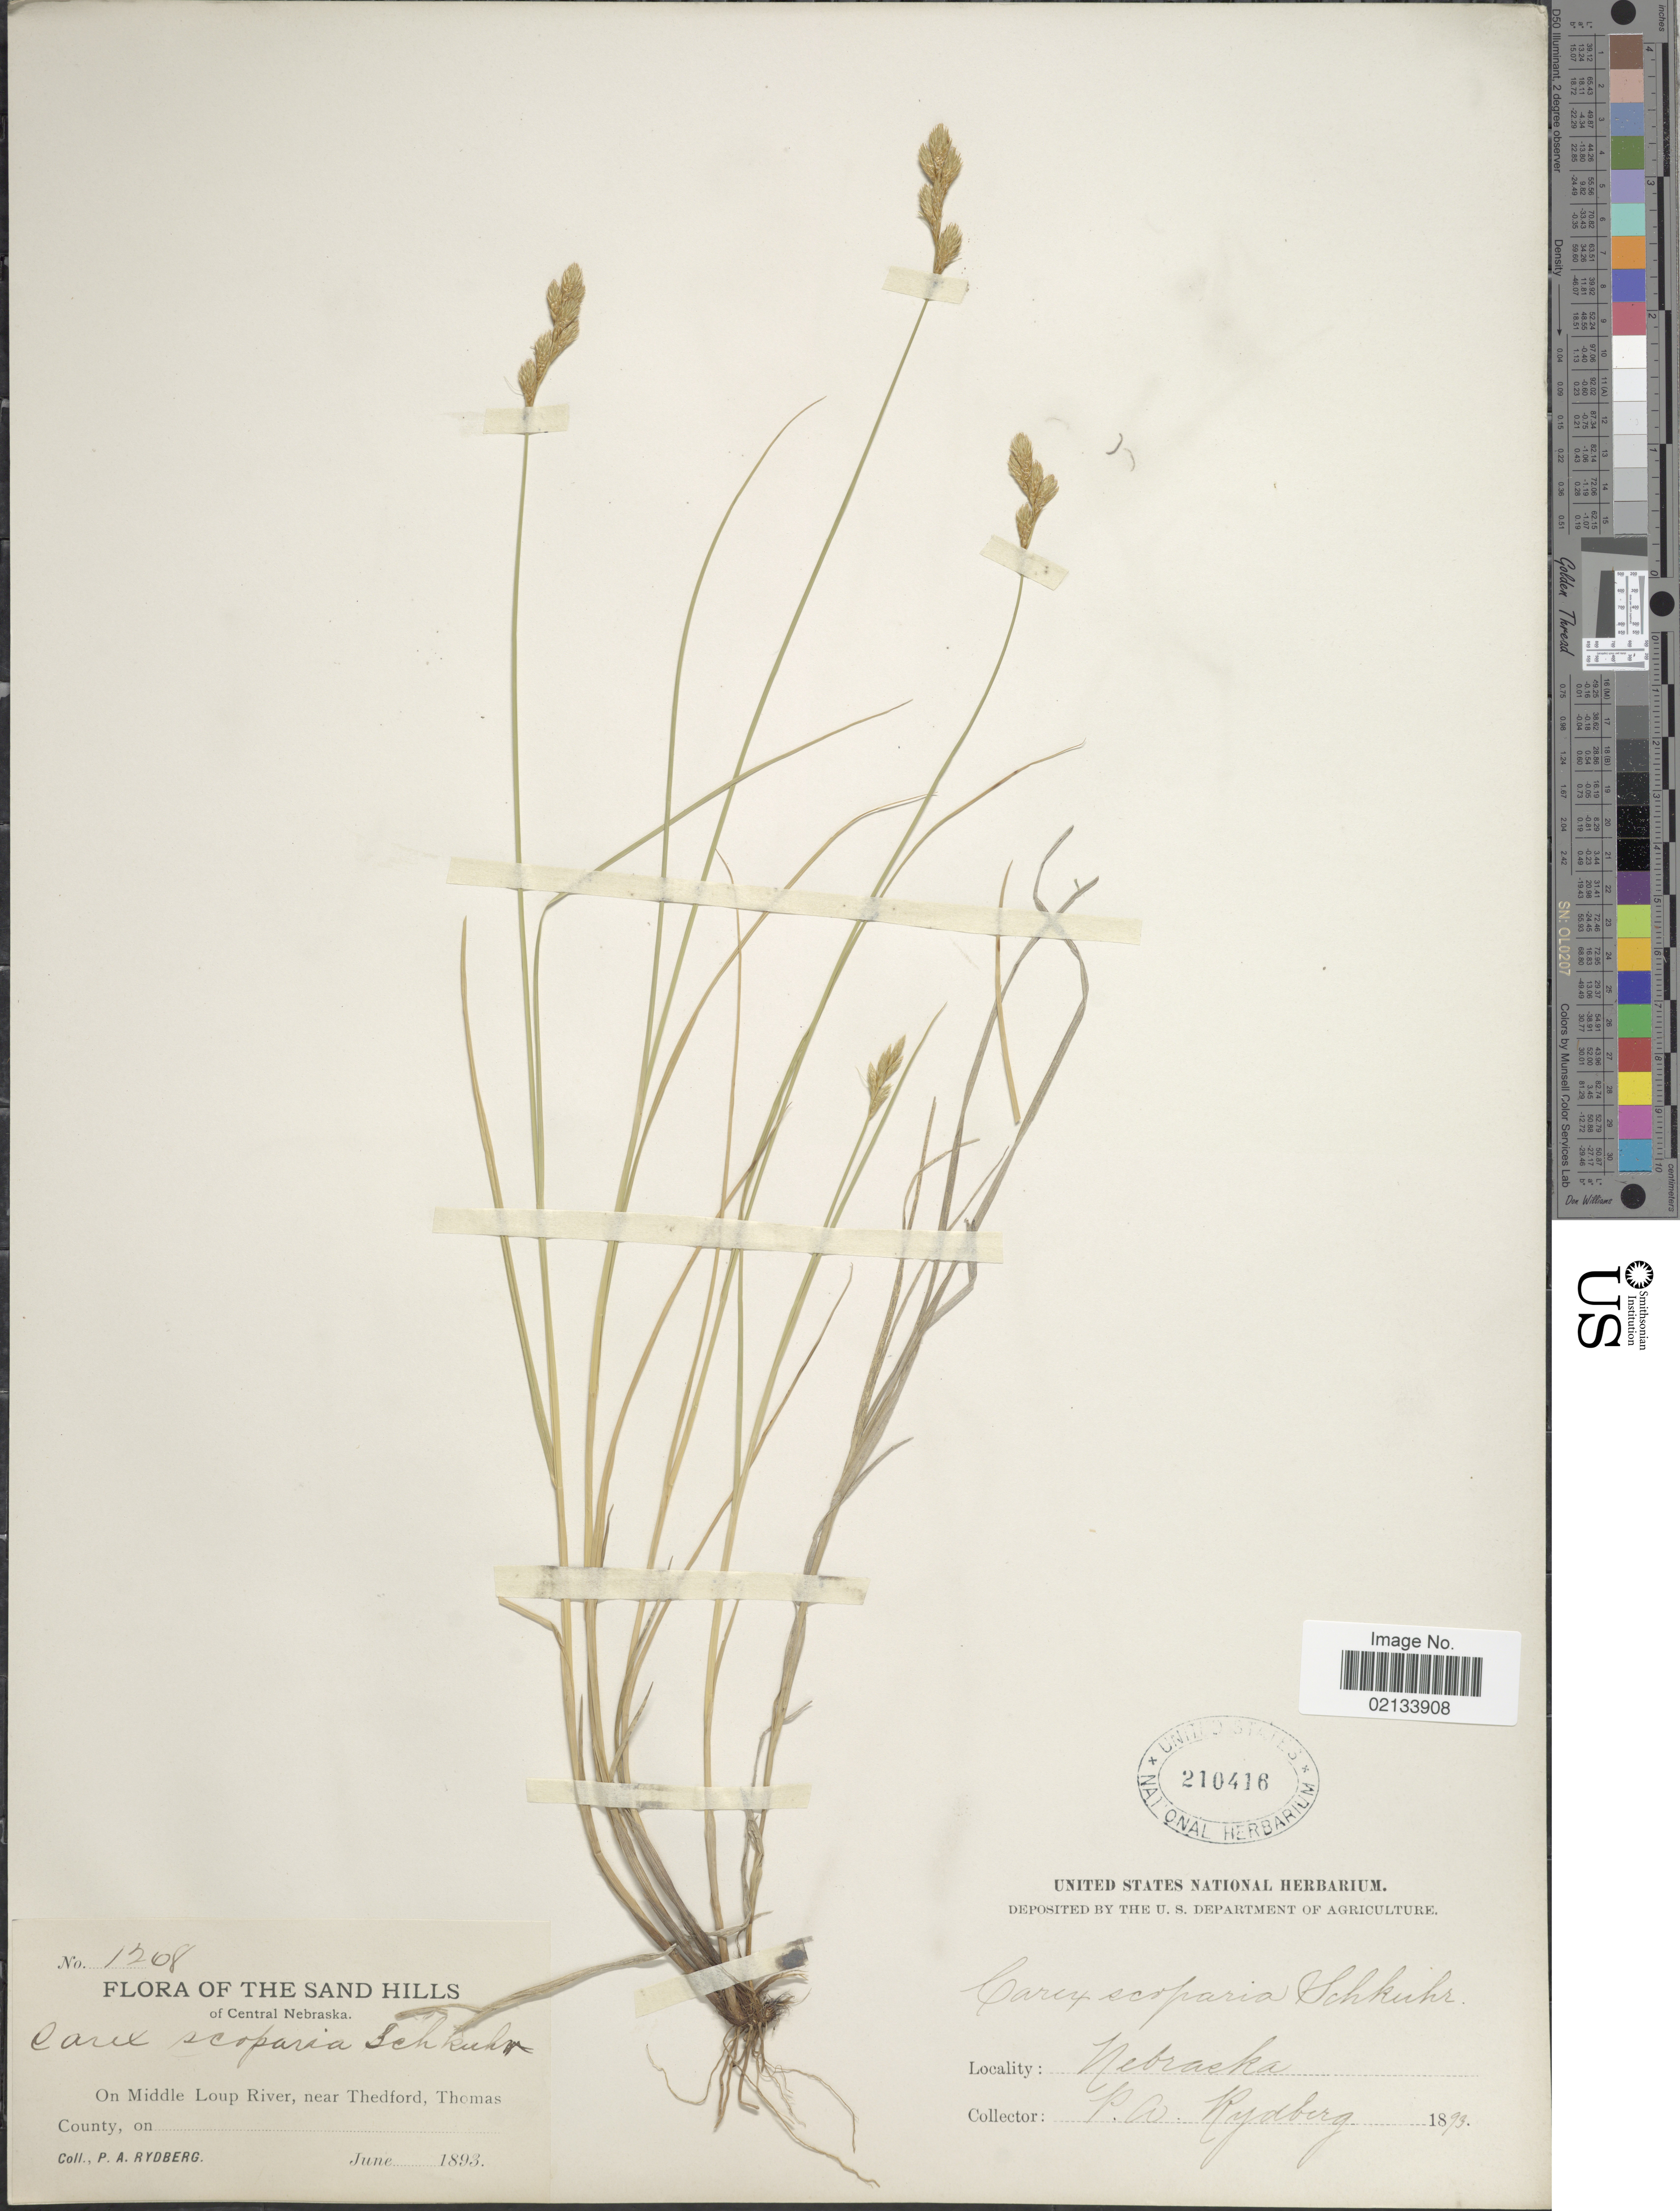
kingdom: Plantae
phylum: Tracheophyta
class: Liliopsida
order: Poales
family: Cyperaceae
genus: Carex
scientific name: Carex scoparia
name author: Schkuhr ex Willd.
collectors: P. A. Rydberg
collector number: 1208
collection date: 1893-06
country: United States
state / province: Nebraska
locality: The Sand Hills of Central Nebraska, on Middle Loup River, near Thedford, Thomas County.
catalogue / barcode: US 210416